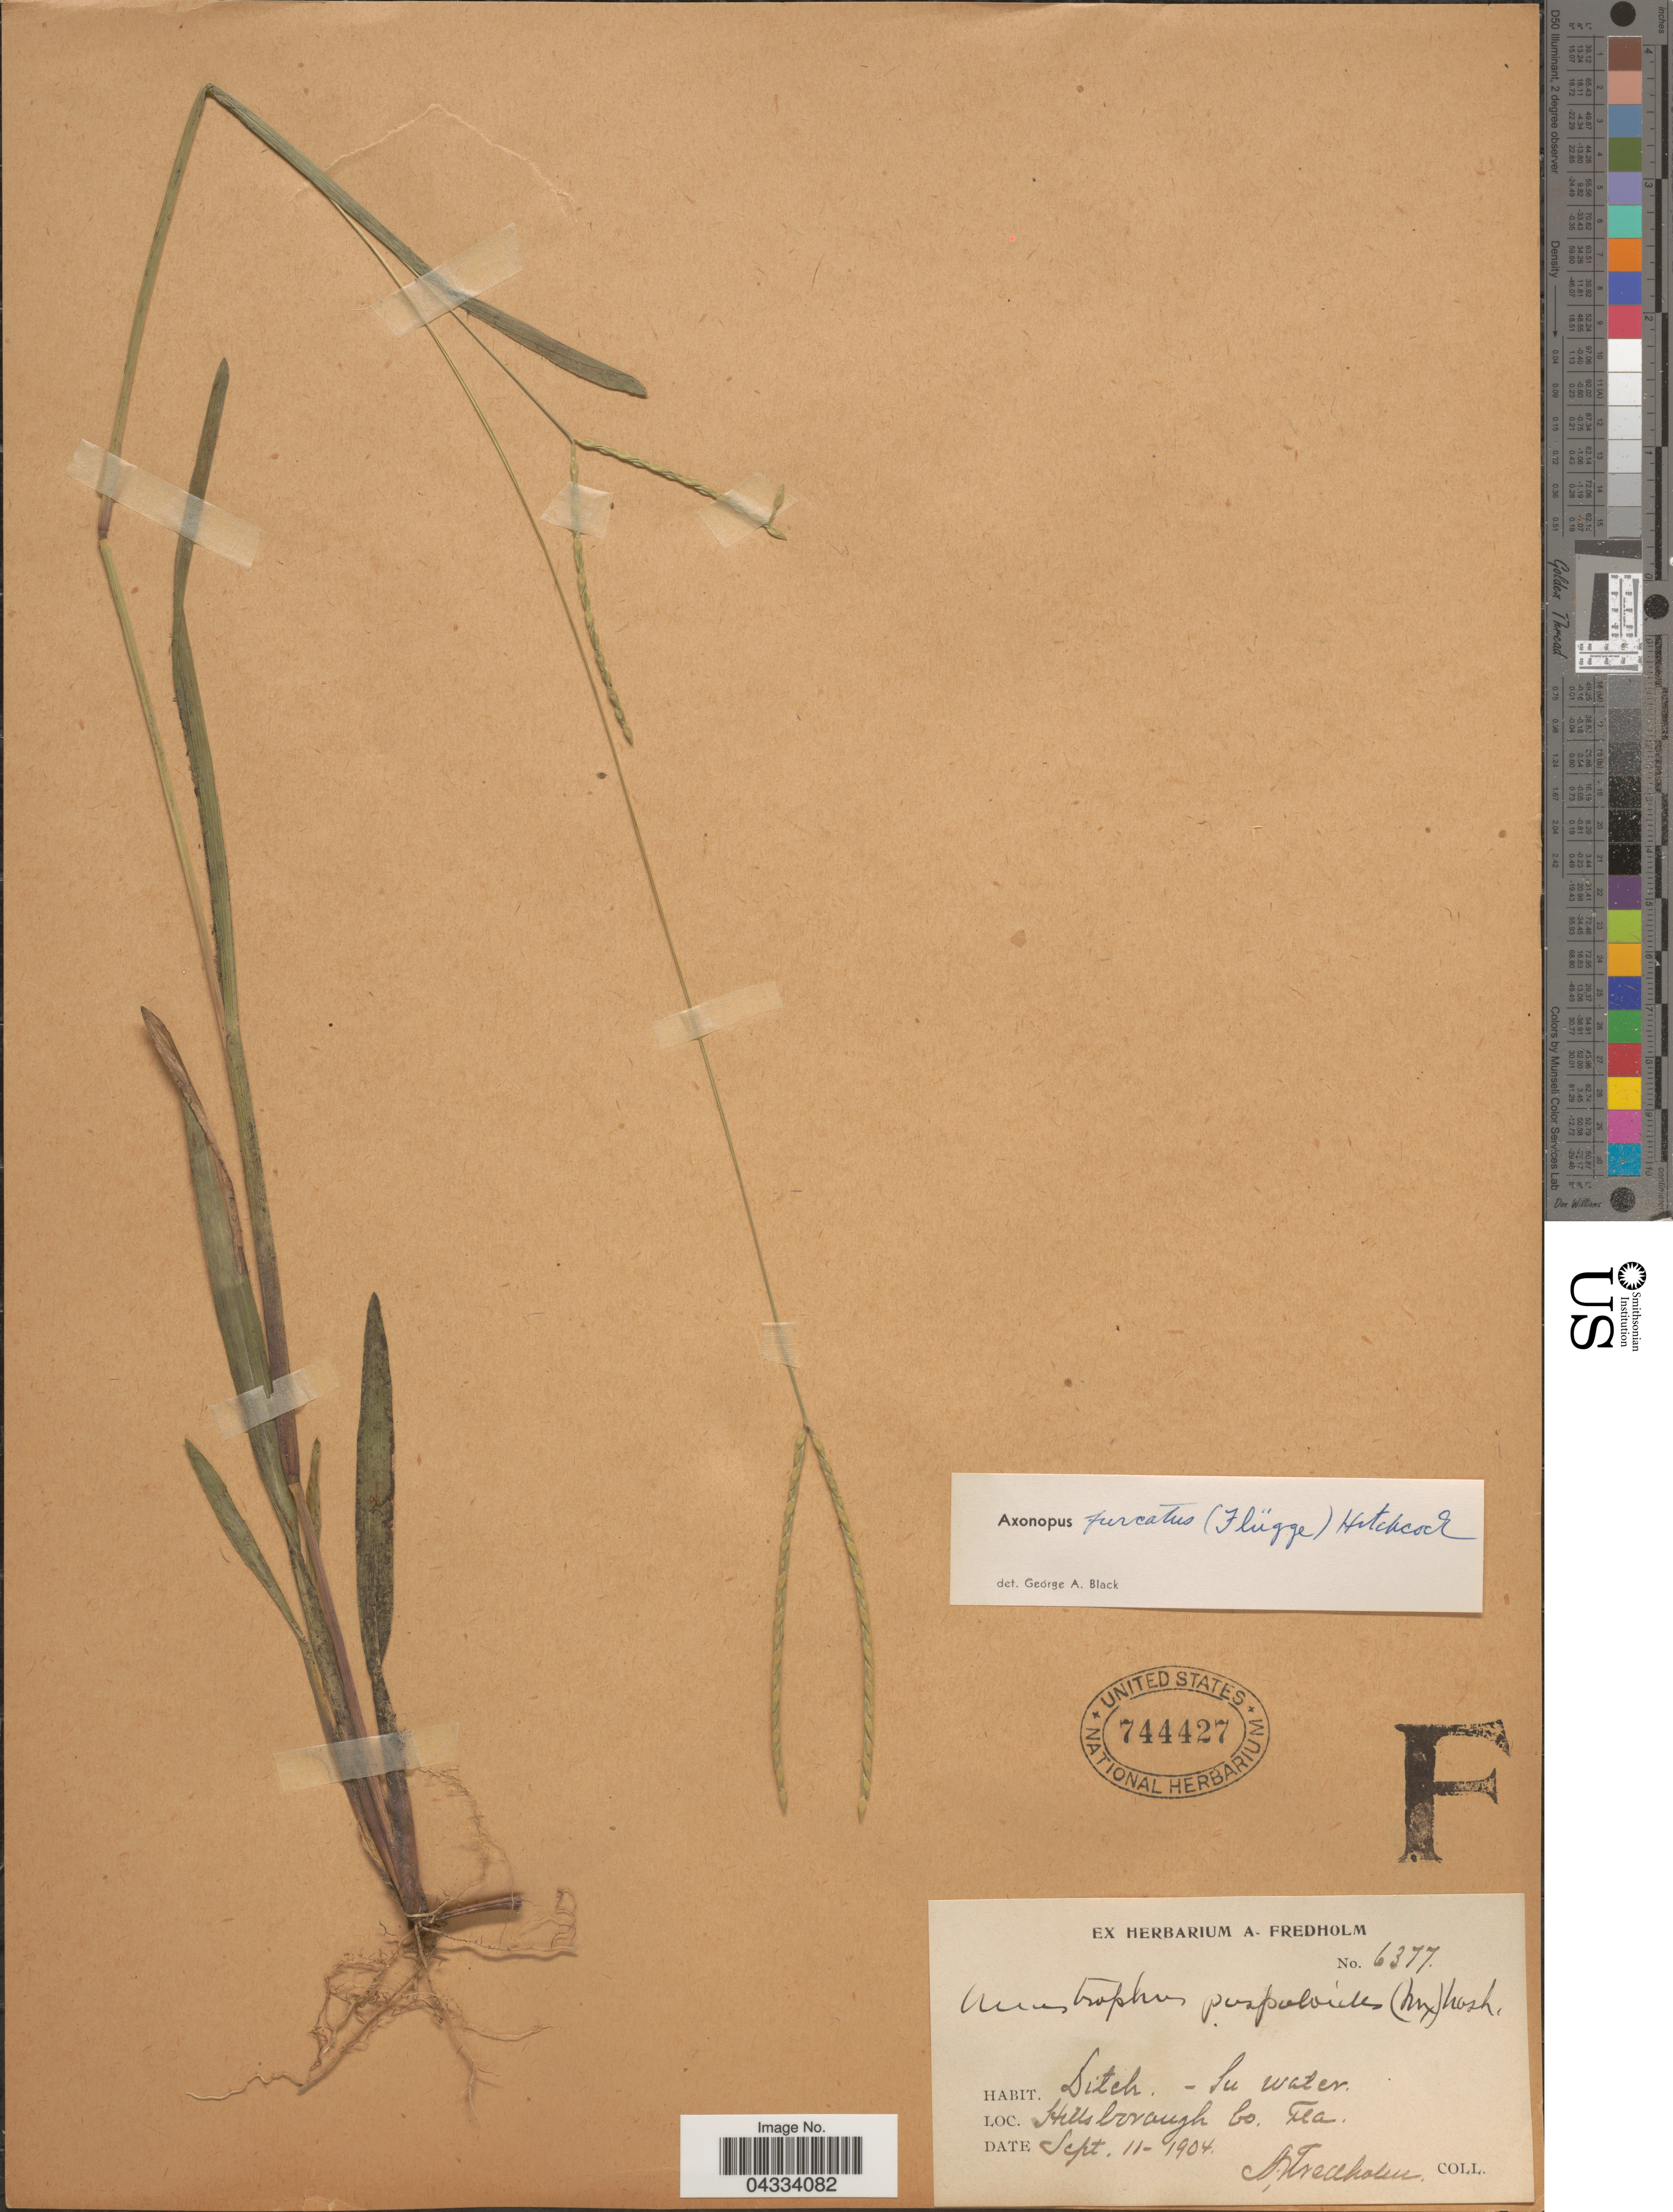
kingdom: Plantae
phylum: Tracheophyta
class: Liliopsida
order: Poales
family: Poaceae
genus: Axonopus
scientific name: Axonopus furcatus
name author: (Flüggé) Hitchc.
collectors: A. Fredholm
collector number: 6377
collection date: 1904-09-11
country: United States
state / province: Florida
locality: Hillsborough Co.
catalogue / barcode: US 744427